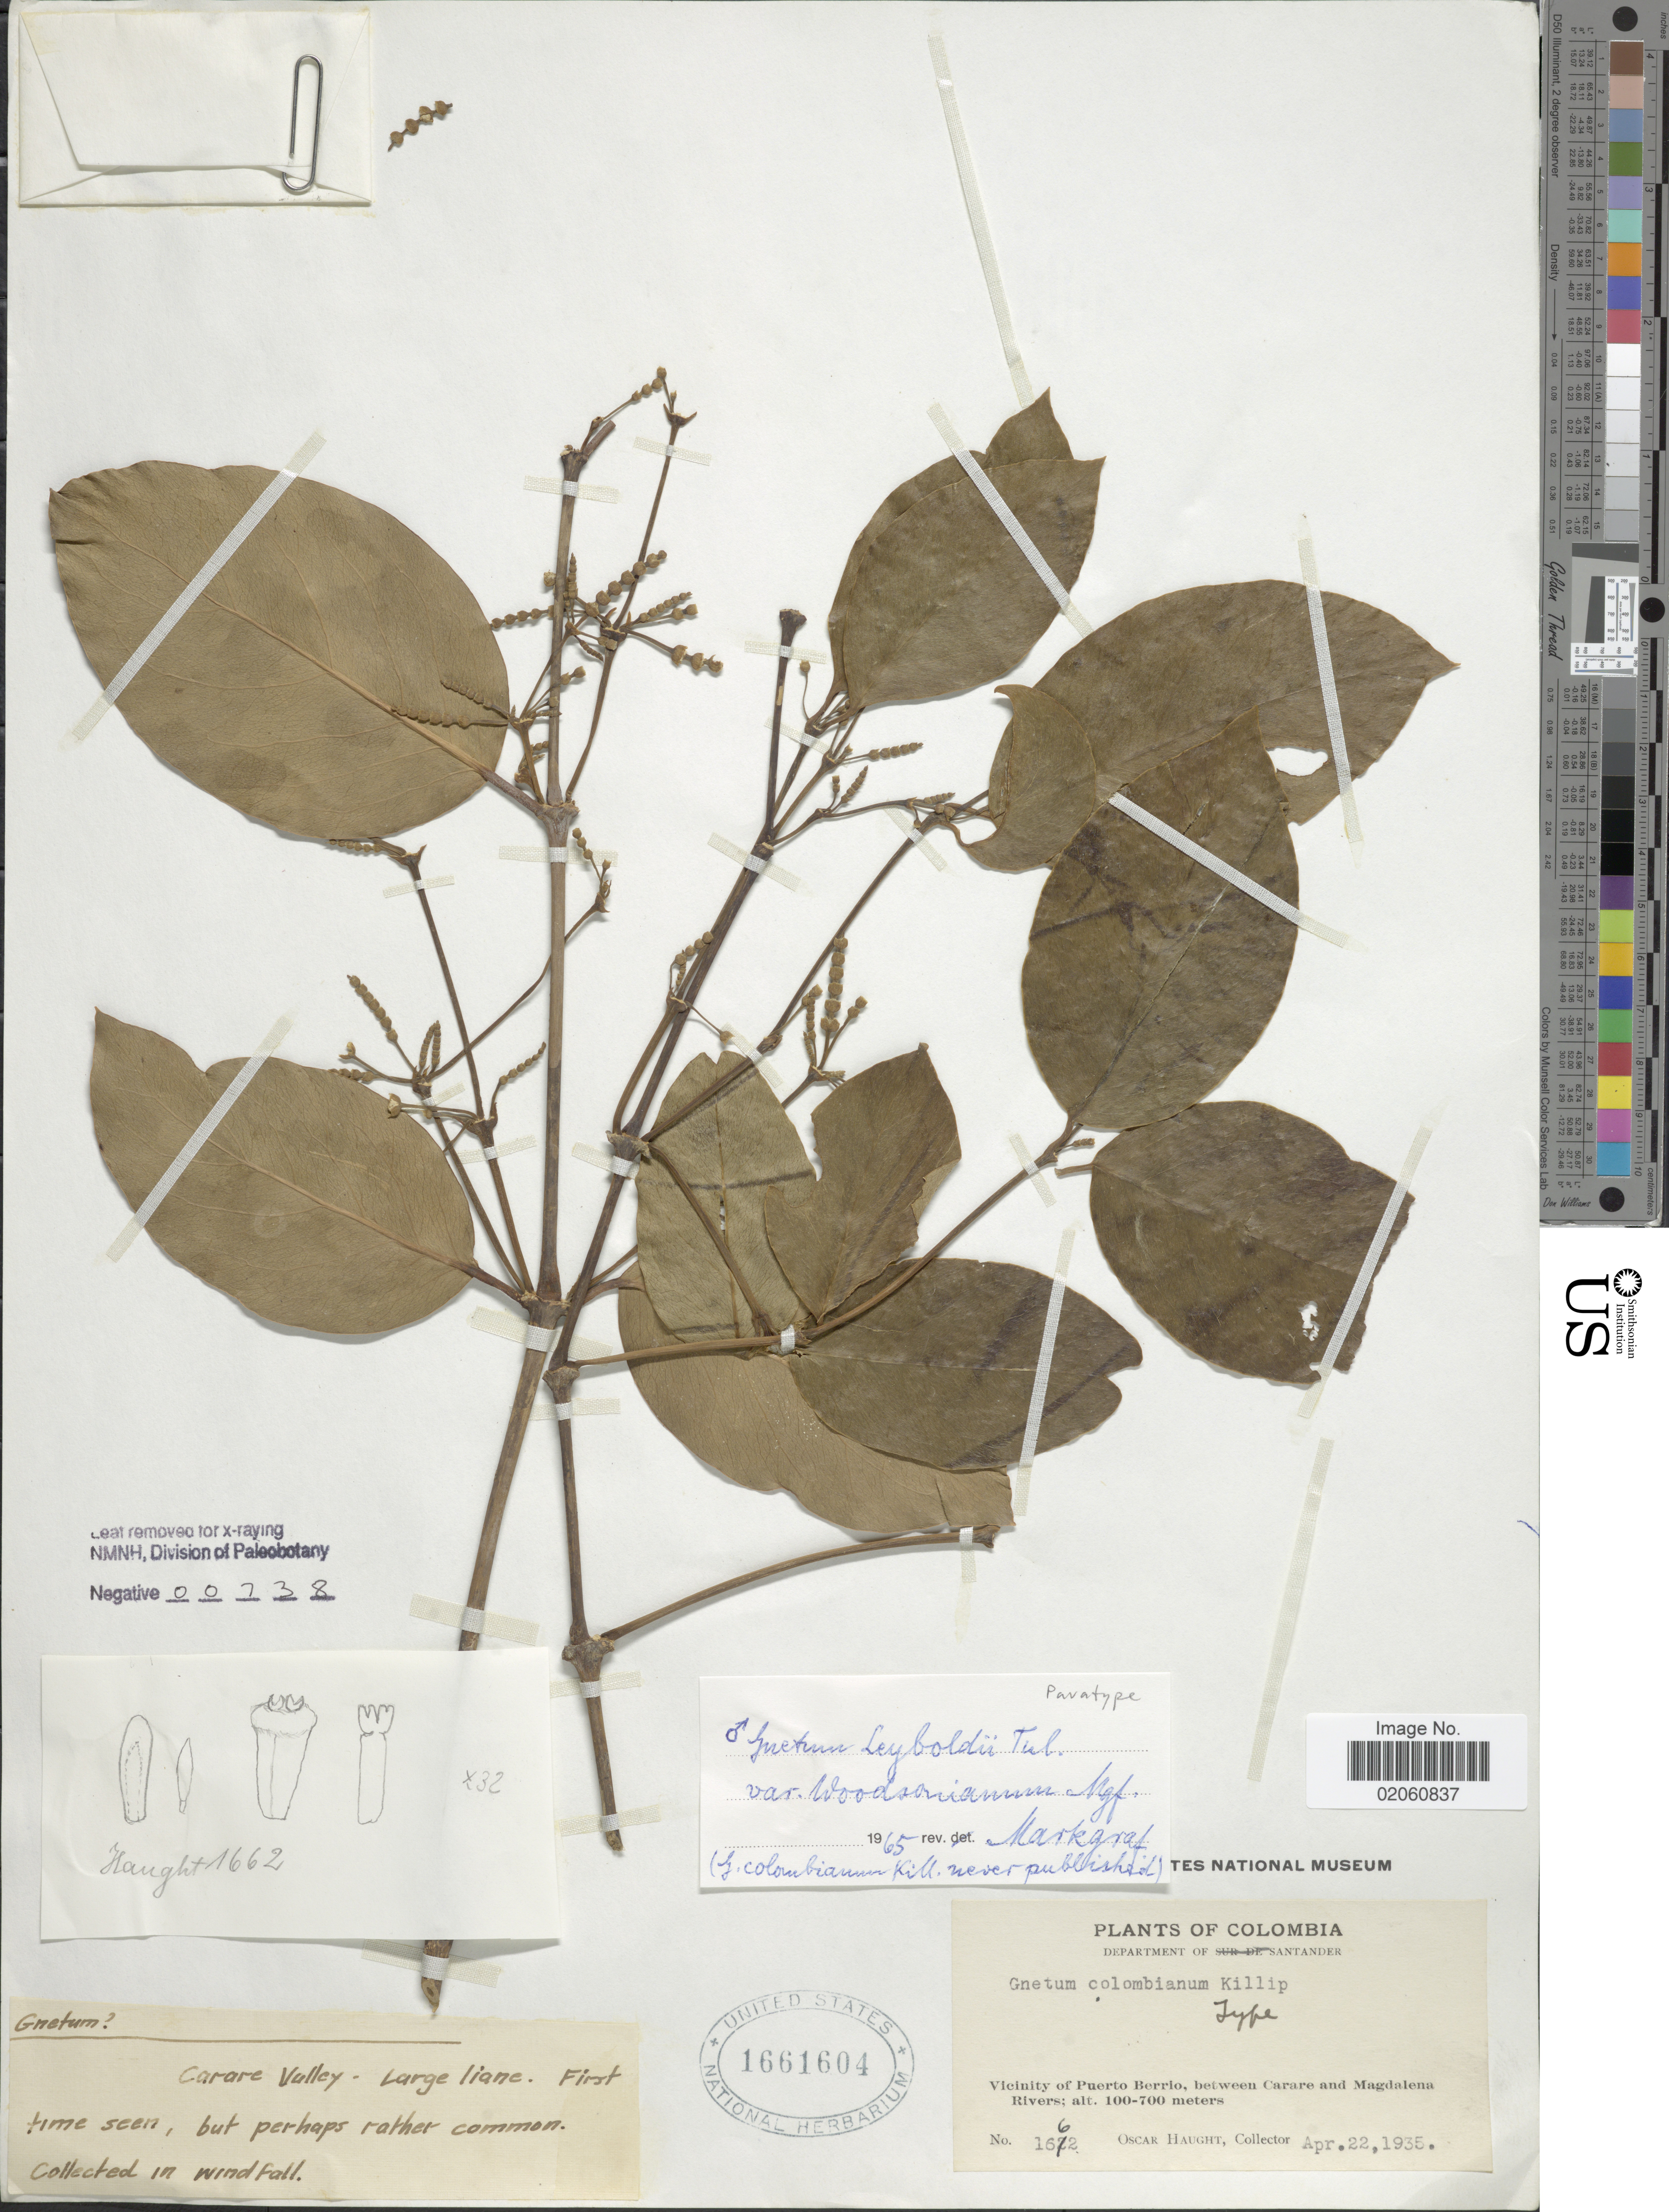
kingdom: Plantae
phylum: Tracheophyta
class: Gnetopsida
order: Gnetales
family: Gnetaceae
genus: Gnetum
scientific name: Gnetum leyboldii var. woodsonianum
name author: Markgr.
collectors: O. Haught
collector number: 1662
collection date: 1935-04-22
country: Colombia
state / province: Santander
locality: Department of Santander, Vicinity of Puerto Berrio, between Carare and Magdalena Rivers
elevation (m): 100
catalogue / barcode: US 1661604